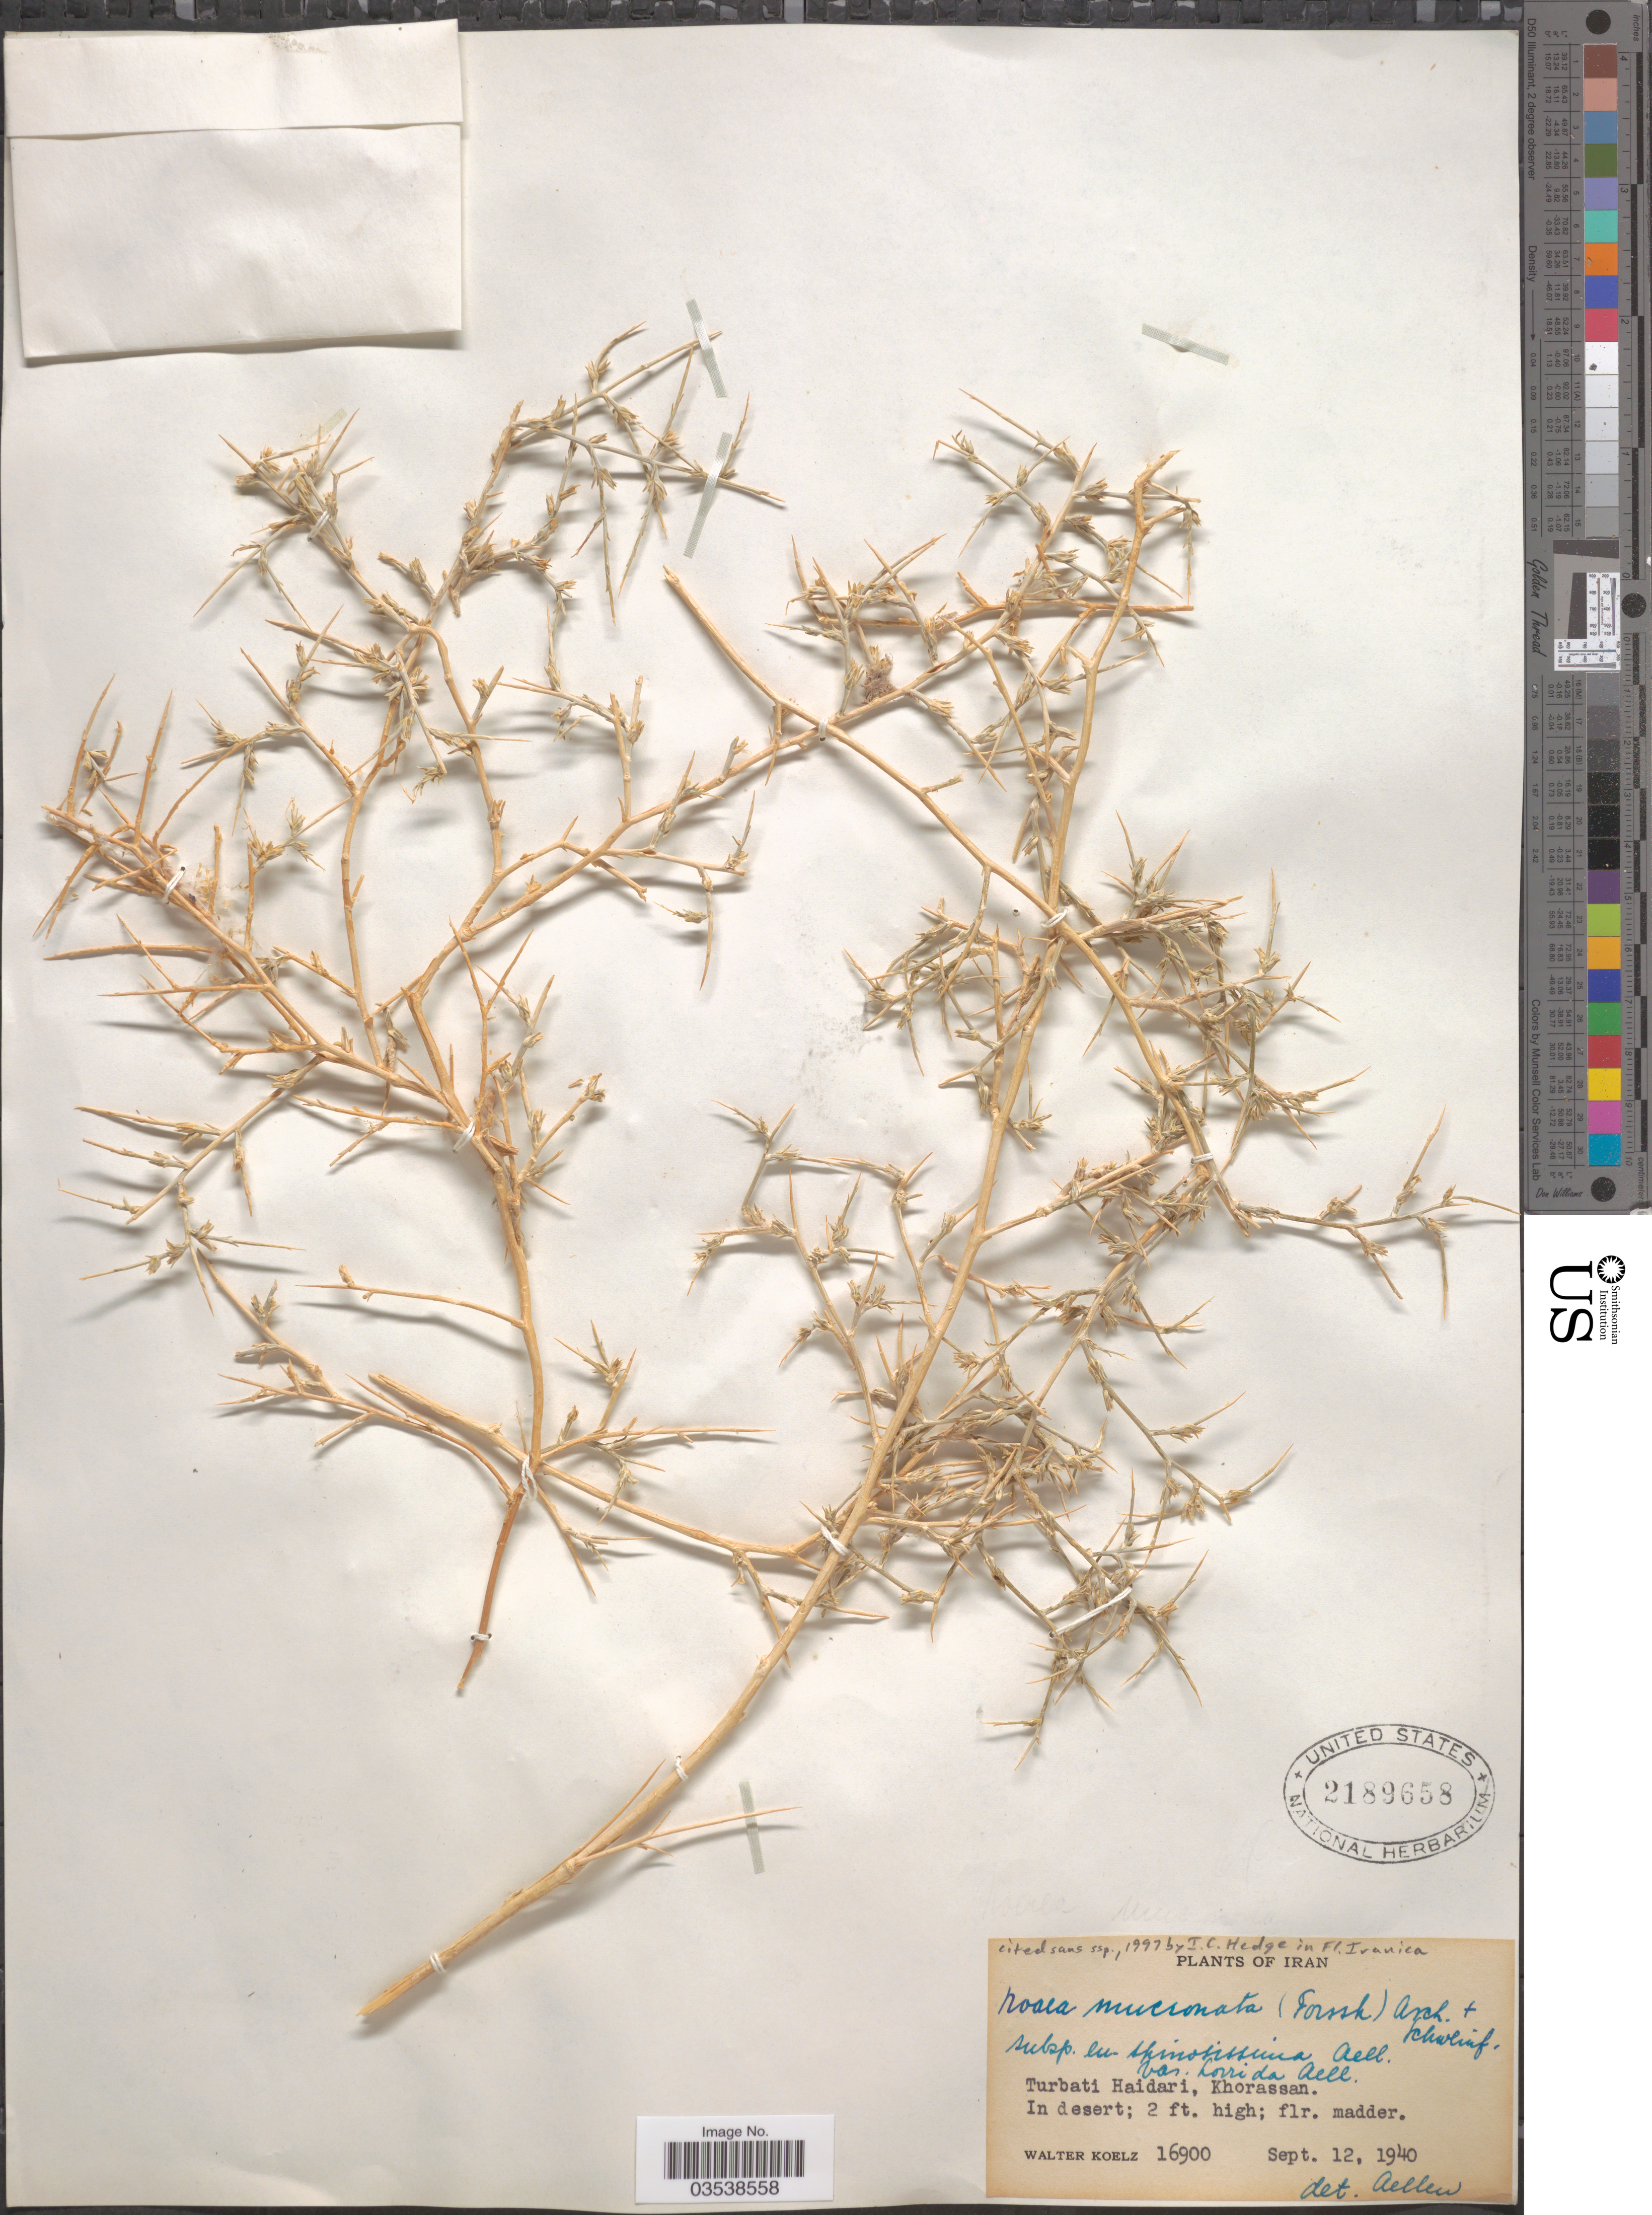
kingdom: Plantae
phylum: Tracheophyta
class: Magnoliopsida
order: Caryophyllales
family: Amaranthaceae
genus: Noaea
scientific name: Noaea mucronata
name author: Aschers. & Schweinf.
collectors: W. N. Koelz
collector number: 16900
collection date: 1940-09-12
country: Iran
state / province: Khorasan [obsolete]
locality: Turbati Haidari, Khorassan.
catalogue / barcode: US 2189658